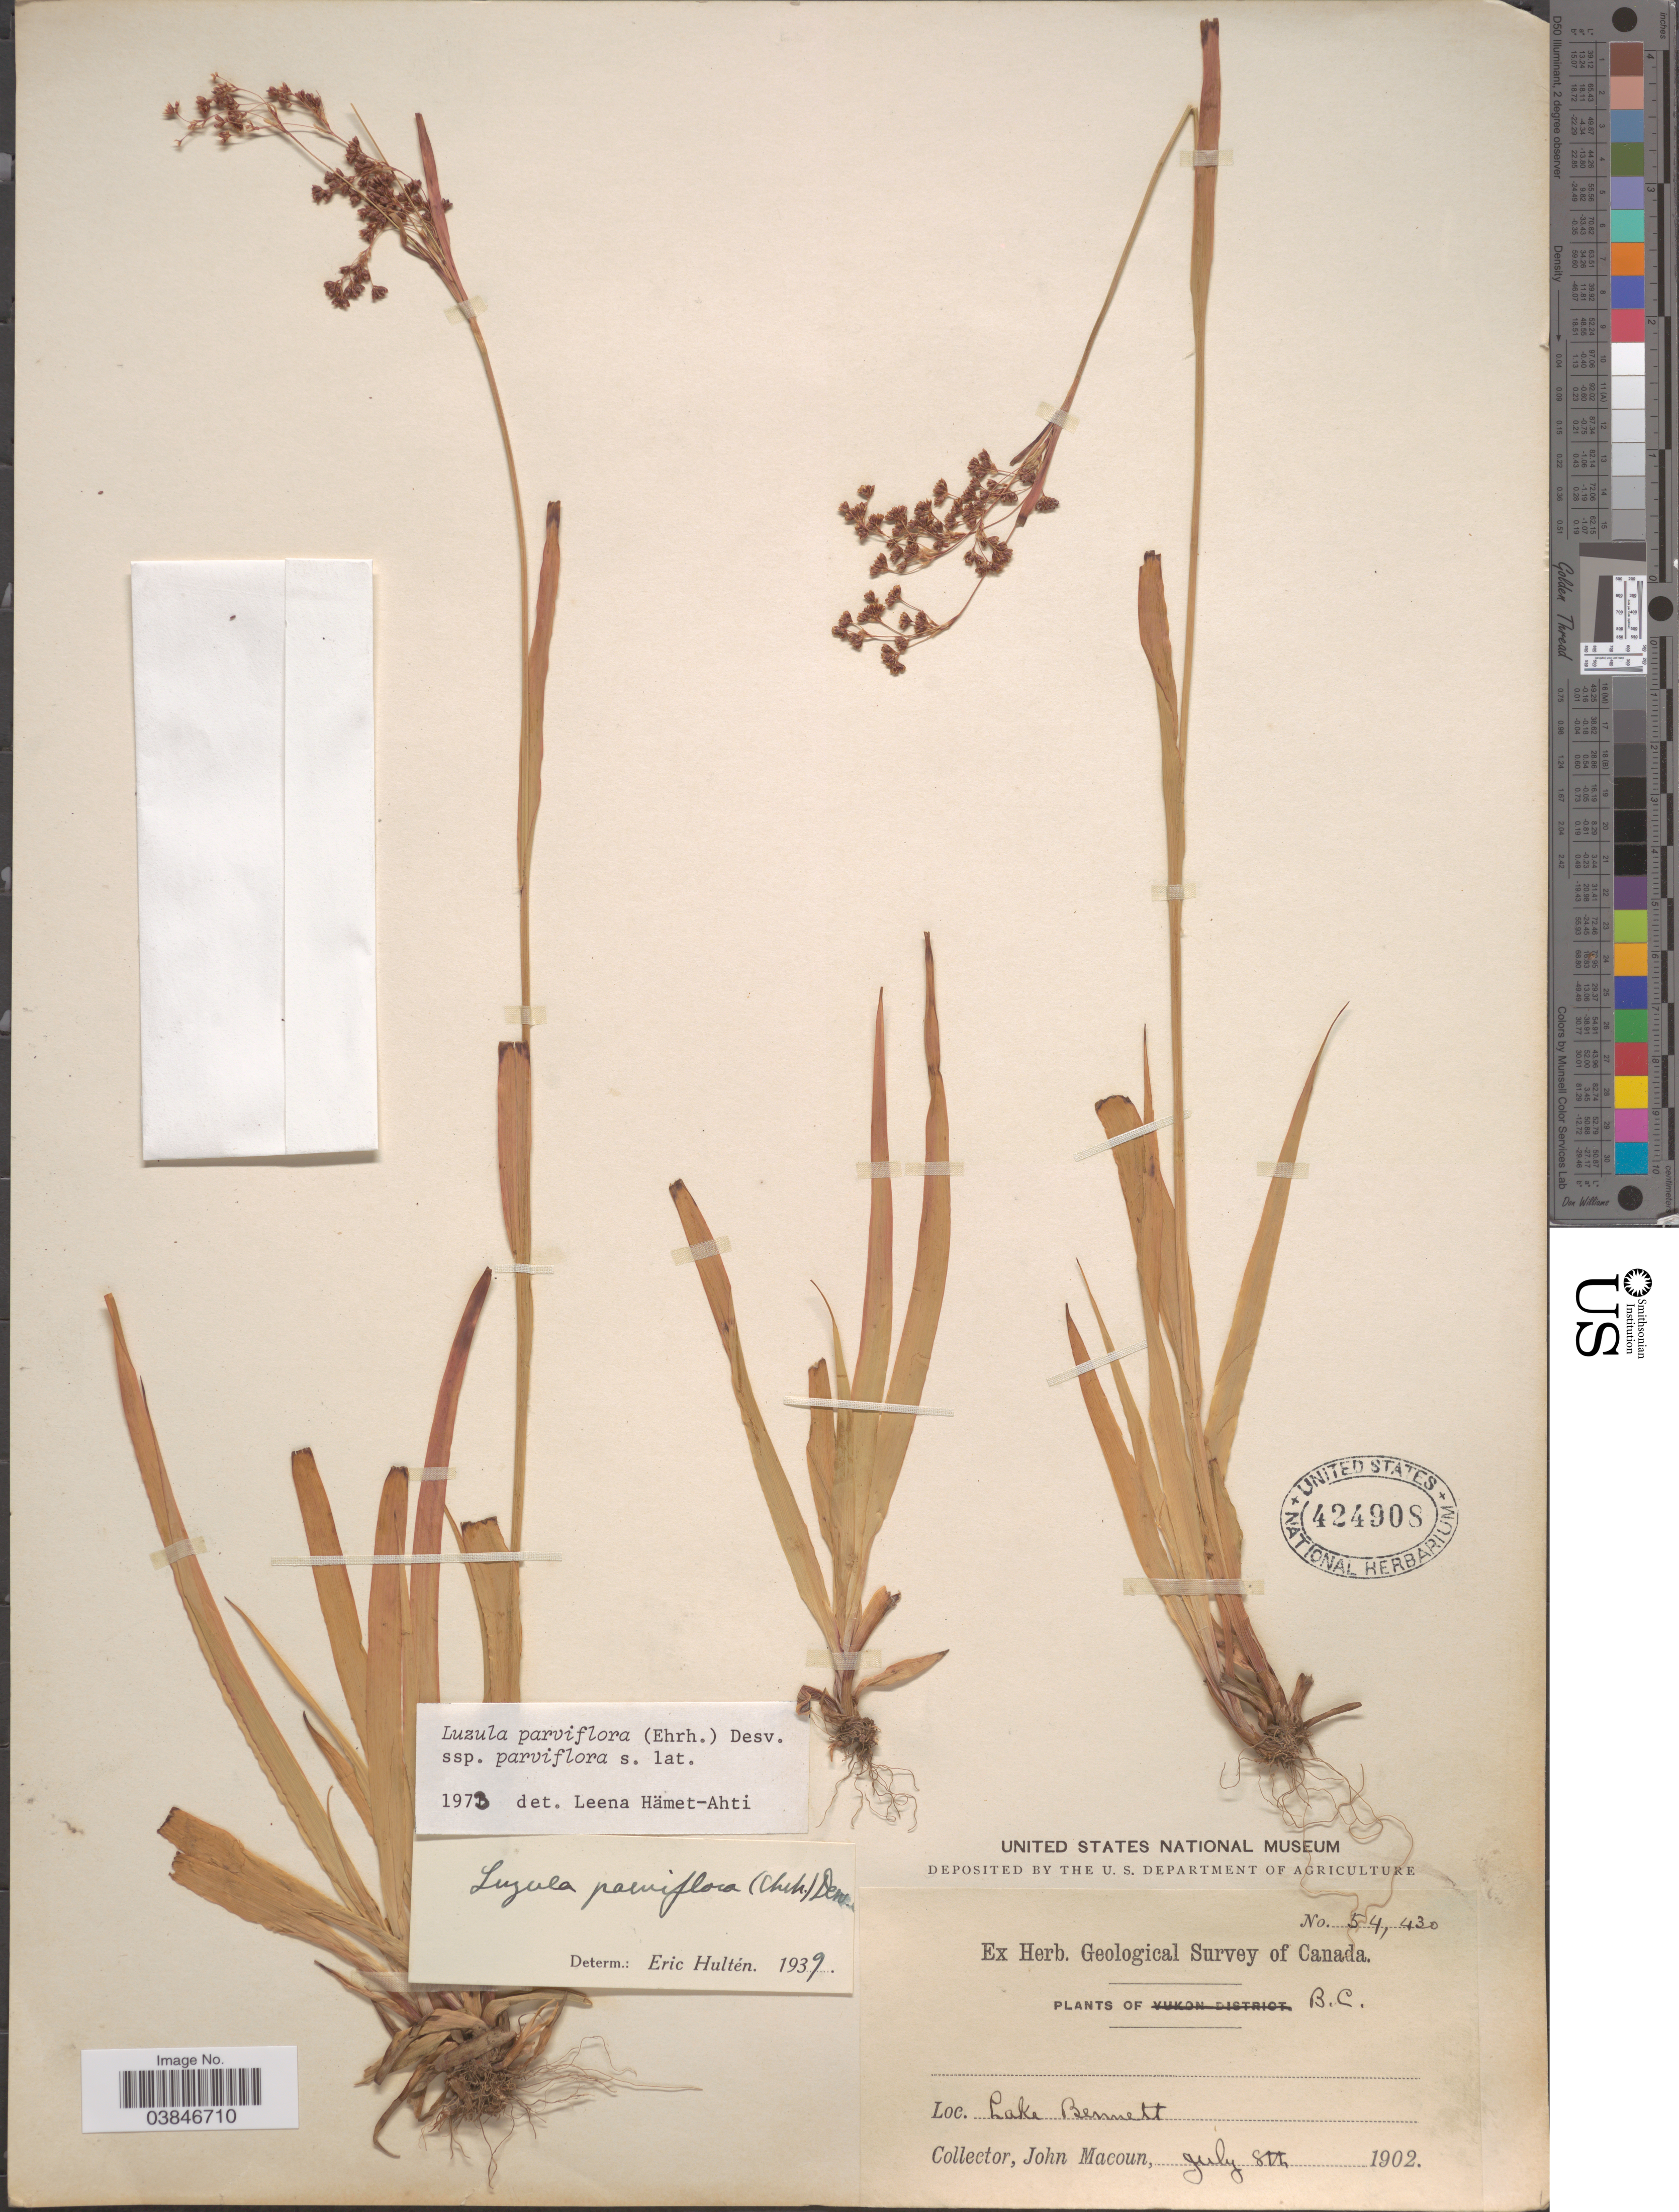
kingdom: Plantae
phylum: Tracheophyta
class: Liliopsida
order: Poales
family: Juncaceae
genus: Luzula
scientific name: Luzula parviflora subsp. parviflora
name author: (Ehrh.) Desv.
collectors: J. Macoun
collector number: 54430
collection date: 1902-07-08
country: Canada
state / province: British Columbia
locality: Lake Bennett.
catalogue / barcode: US 424908